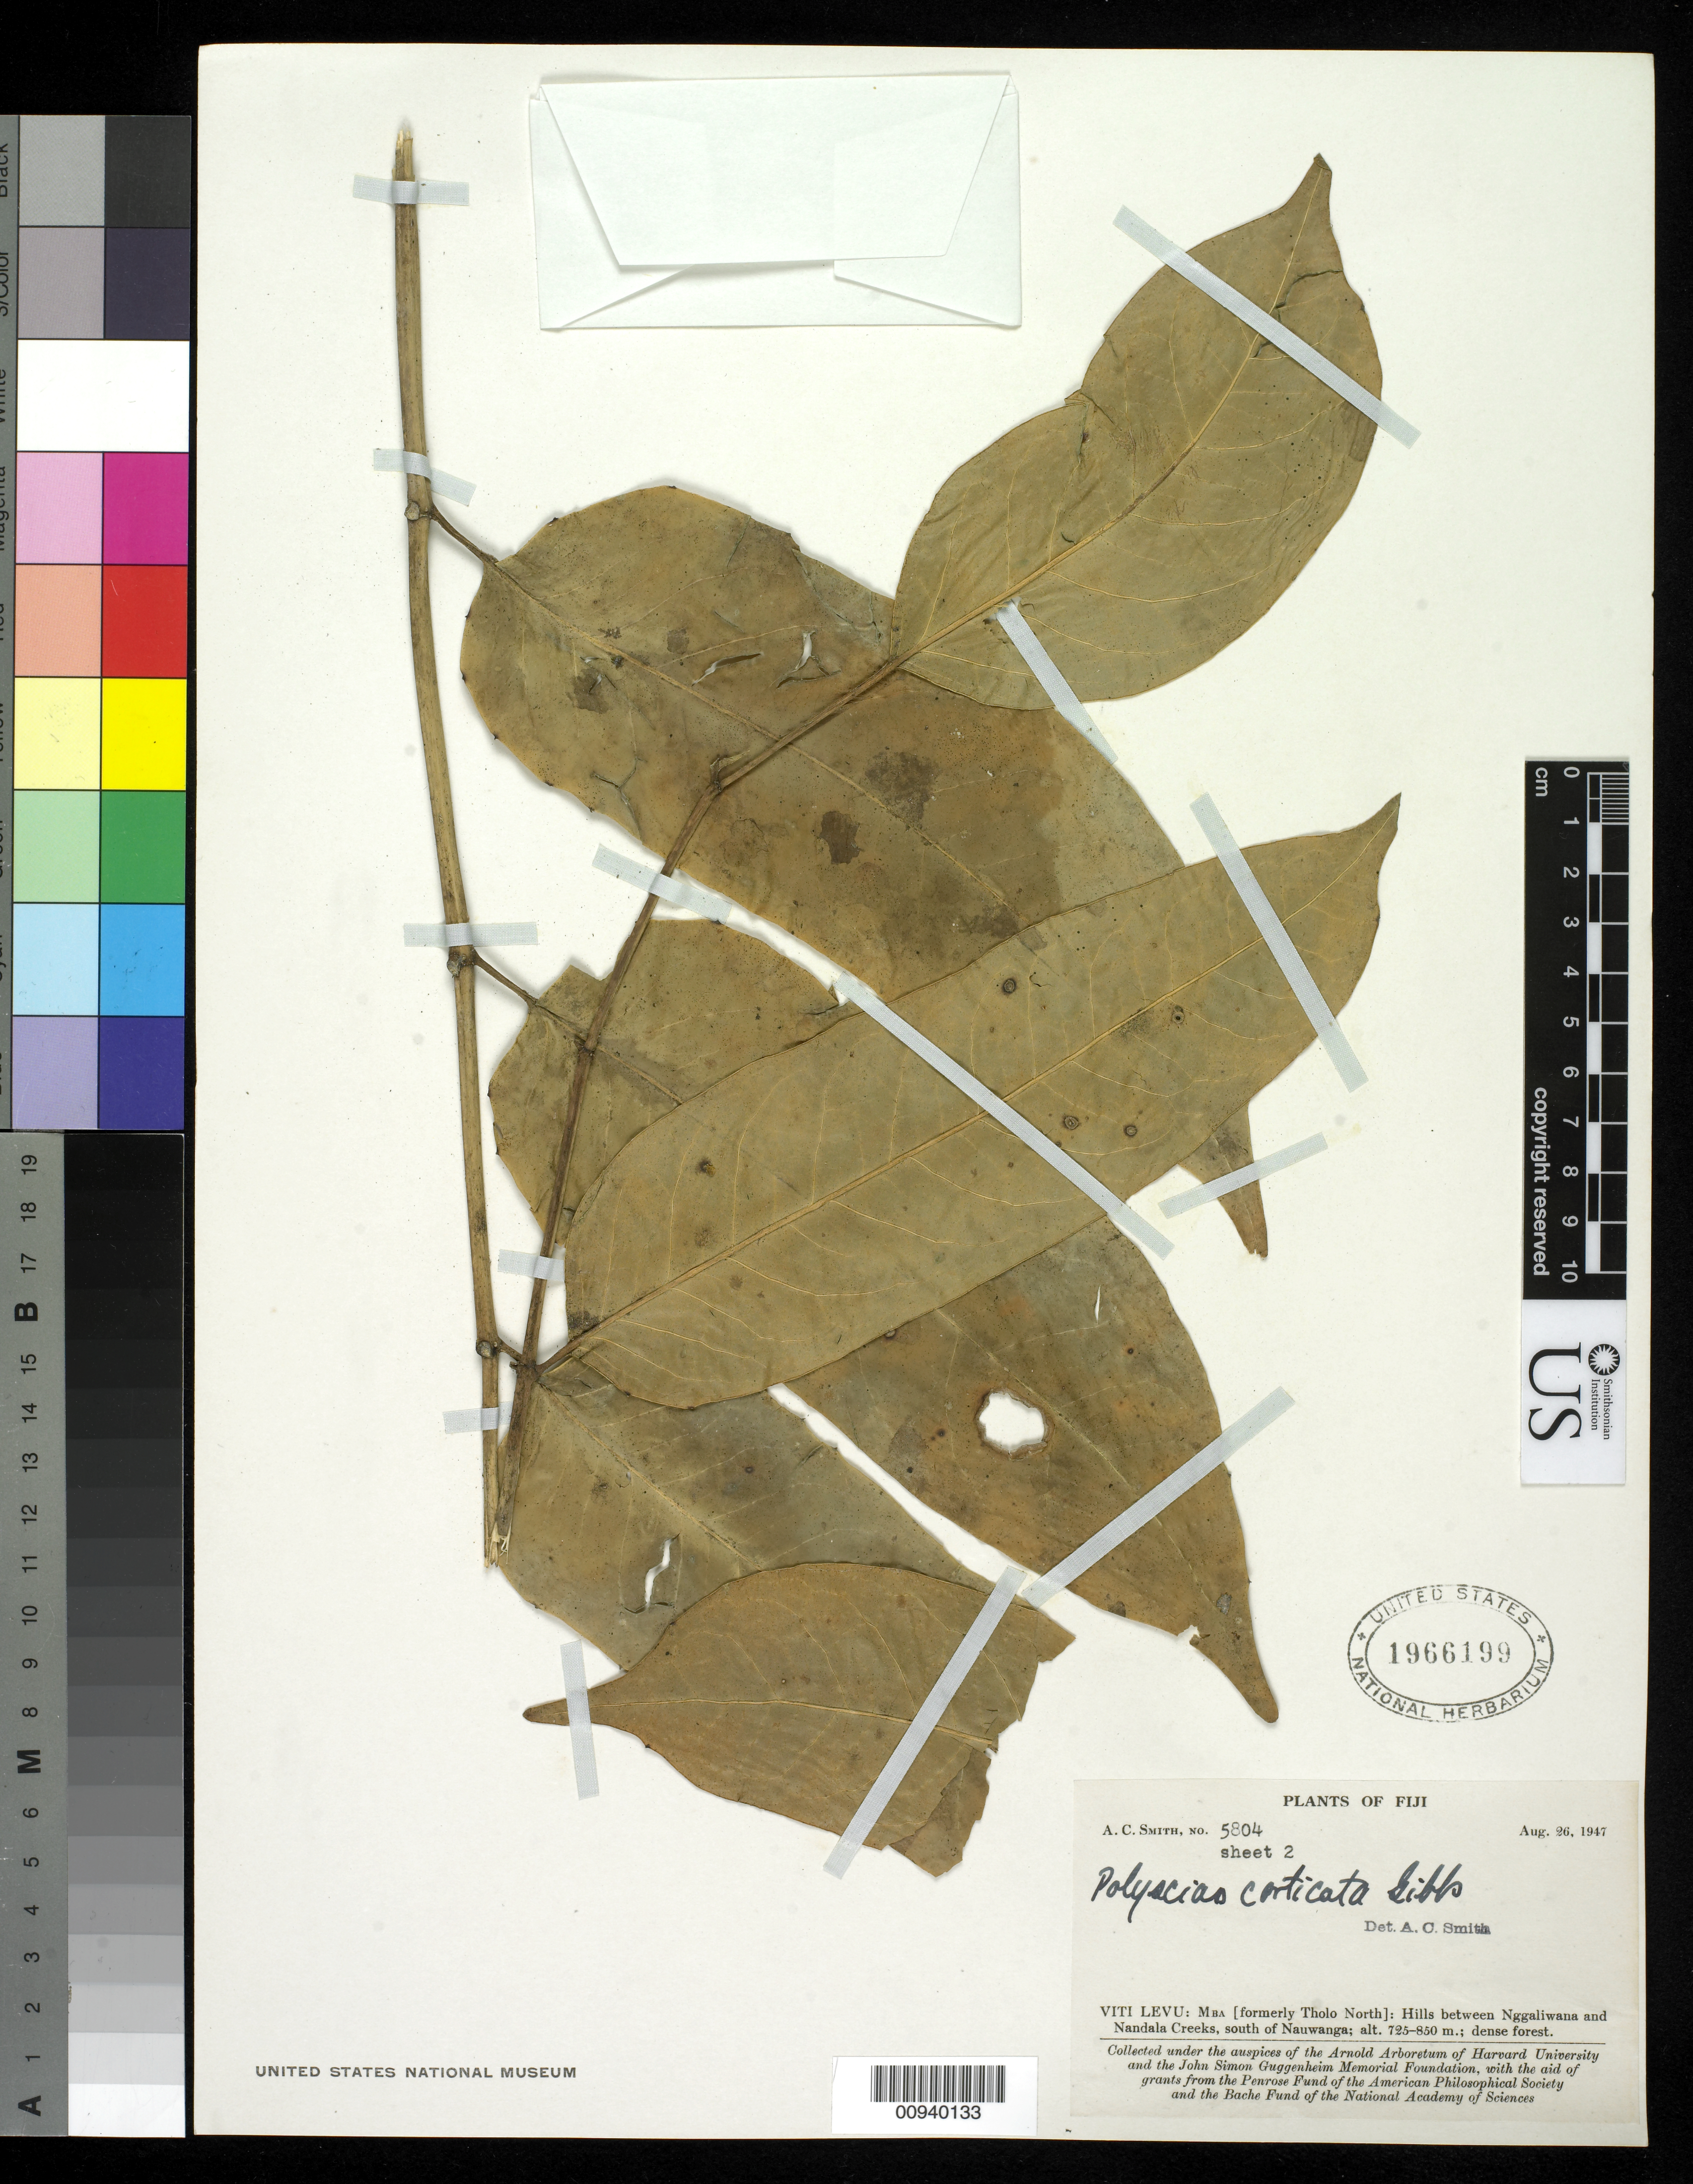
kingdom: Plantae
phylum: Tracheophyta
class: Magnoliopsida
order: Apiales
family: Araliaceae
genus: Polyscias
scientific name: Polyscias corticata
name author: Gibbs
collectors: C. A. Smith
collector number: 5804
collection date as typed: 26 Aug 1947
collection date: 1947-08-26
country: Fiji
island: Viti Levu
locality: Mba [formerly Tholo North]: Hills between Nggaliwana and Nandala Creeks, S of Nauwanga.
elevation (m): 725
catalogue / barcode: US 1966199